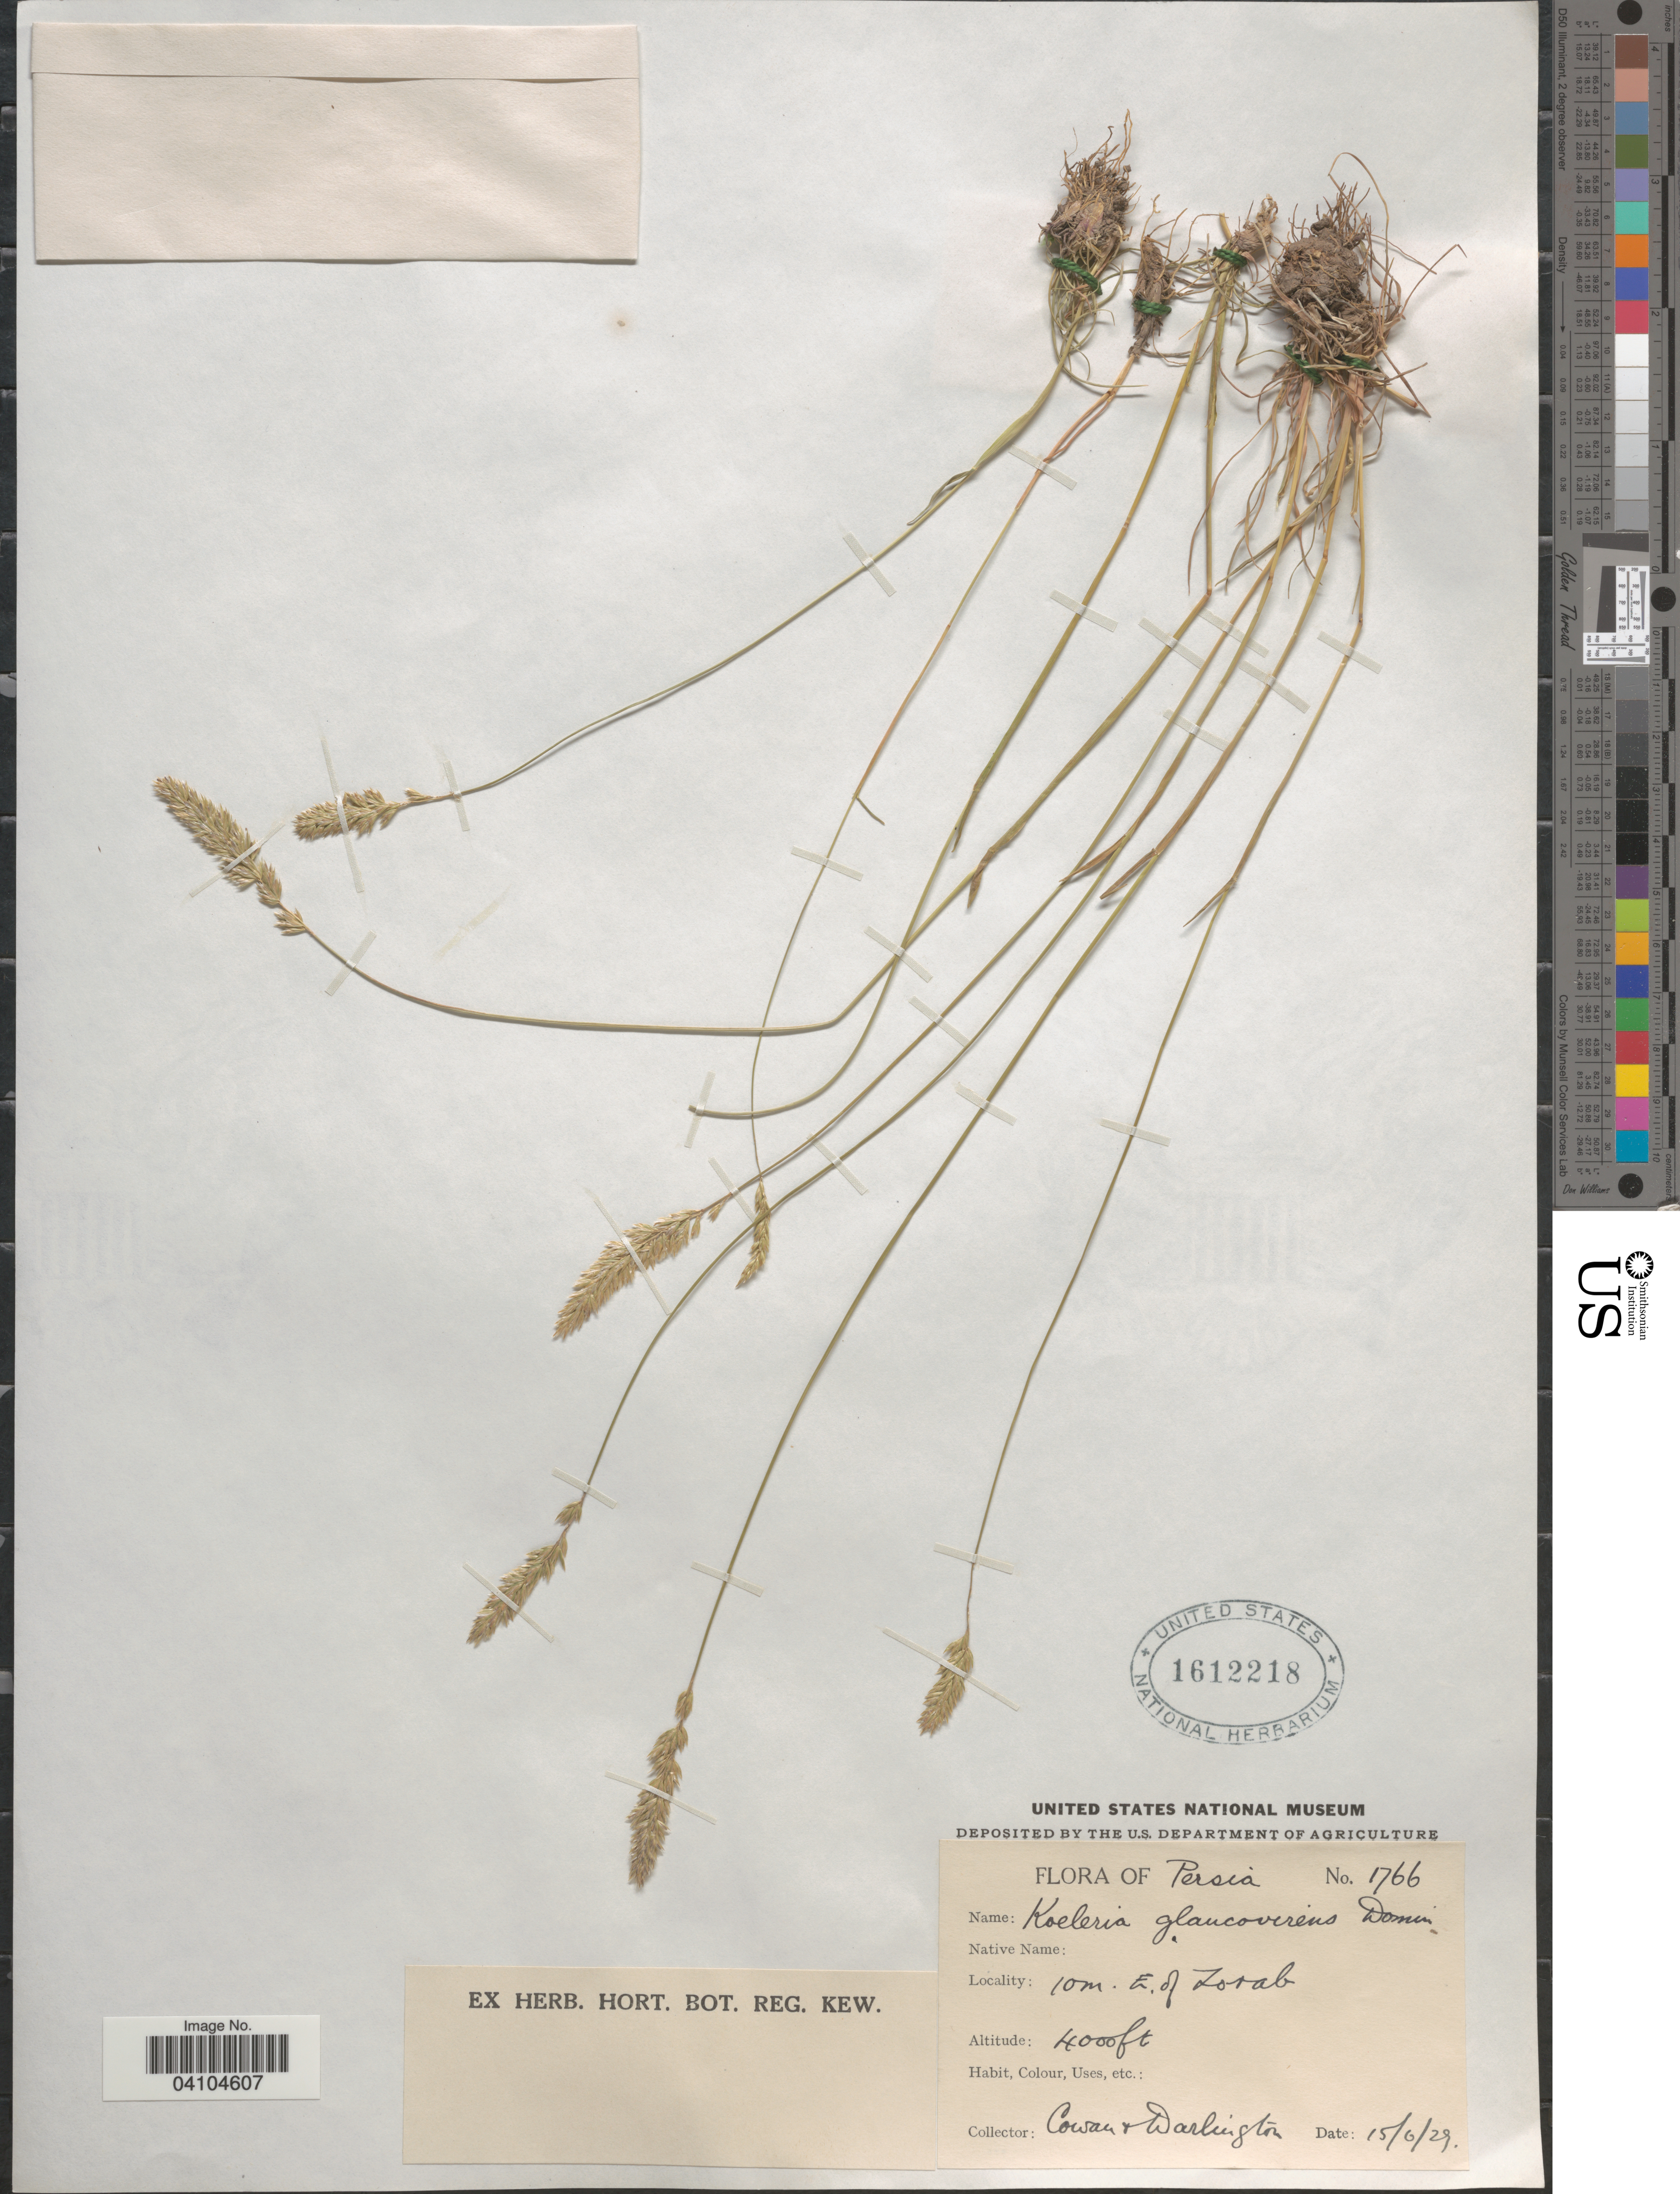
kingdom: Plantae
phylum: Tracheophyta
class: Liliopsida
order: Poales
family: Poaceae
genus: Koeleria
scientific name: Koeleria macrantha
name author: (Ledeb.) Schult.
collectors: Cowan & Darlington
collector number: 1766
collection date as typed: Transcribed d/m/y: 15/6/29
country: Iran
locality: Persia. 10 m. E. of Torab.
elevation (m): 1219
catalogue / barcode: US 1612218